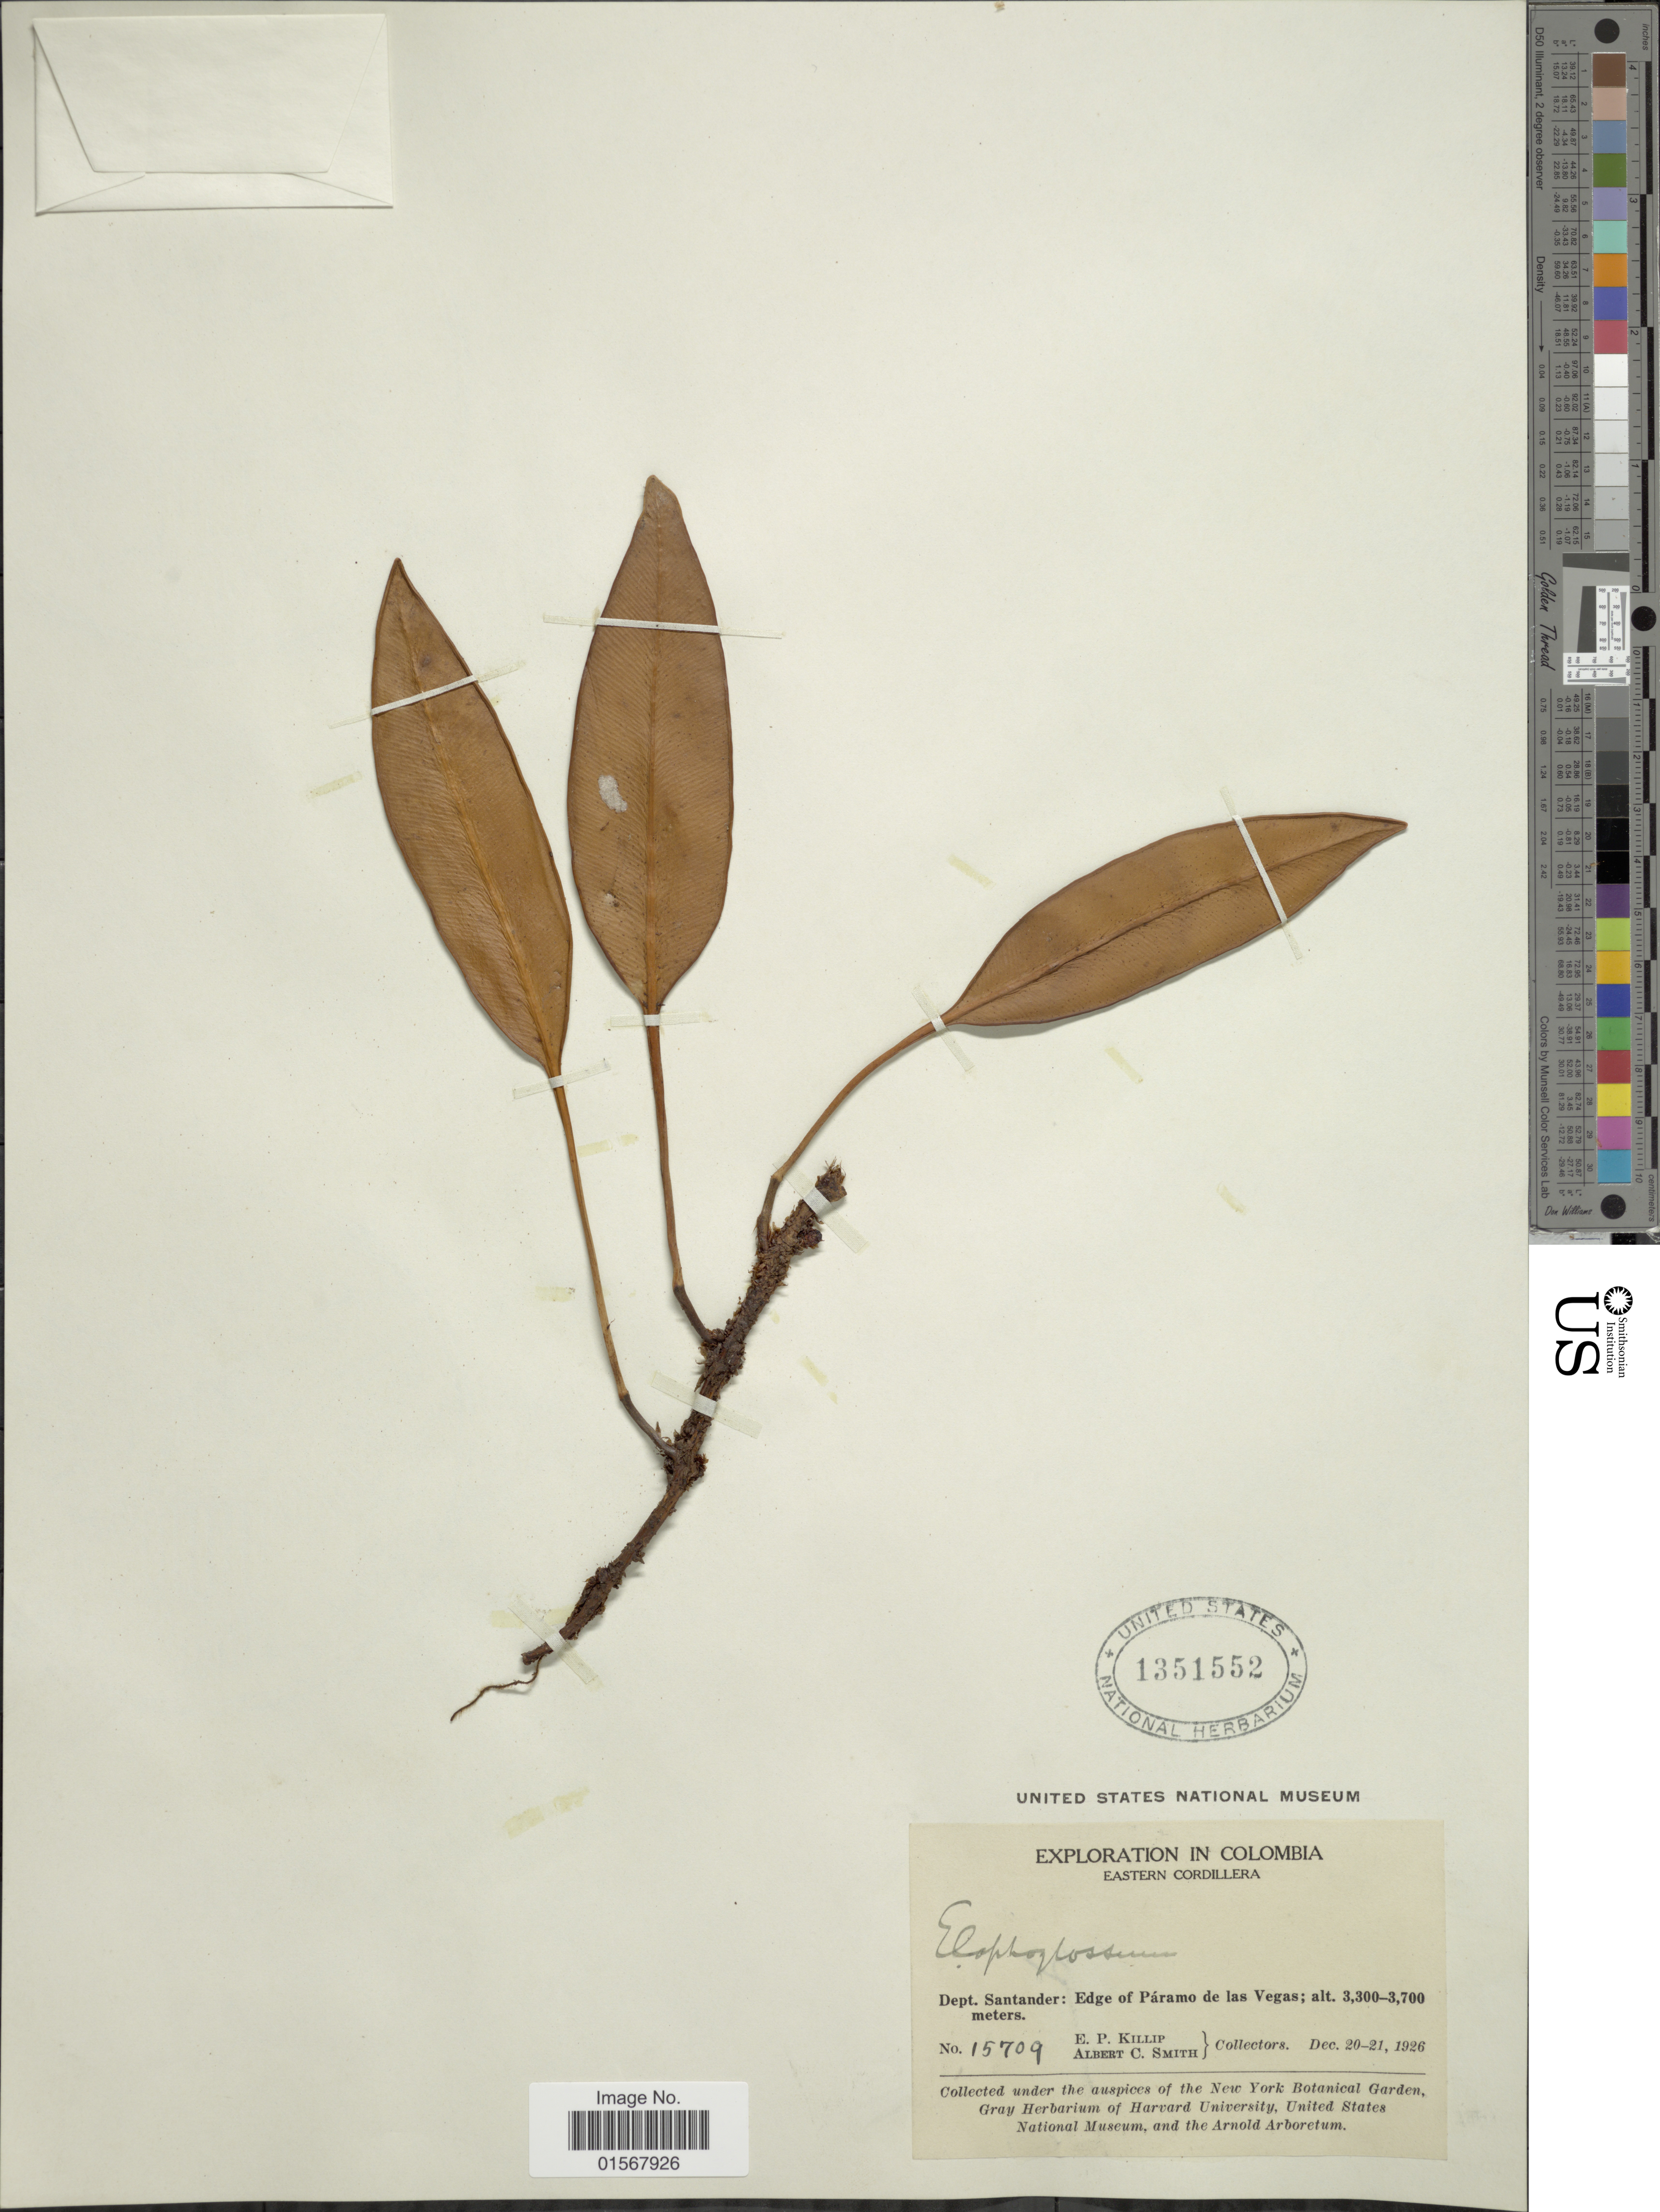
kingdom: Plantae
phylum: Tracheophyta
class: Polypodiopsida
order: Polypodiales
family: Dryopteridaceae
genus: Elaphoglossum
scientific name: Elaphoglossum sp.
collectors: E. P. Killip & A. C. Smith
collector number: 15709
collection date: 1926-12-20/1926-12-21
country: Colombia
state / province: Santander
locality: Dept. Santander: Edge of Paramo de las Vegas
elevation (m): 3300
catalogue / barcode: US 1351552